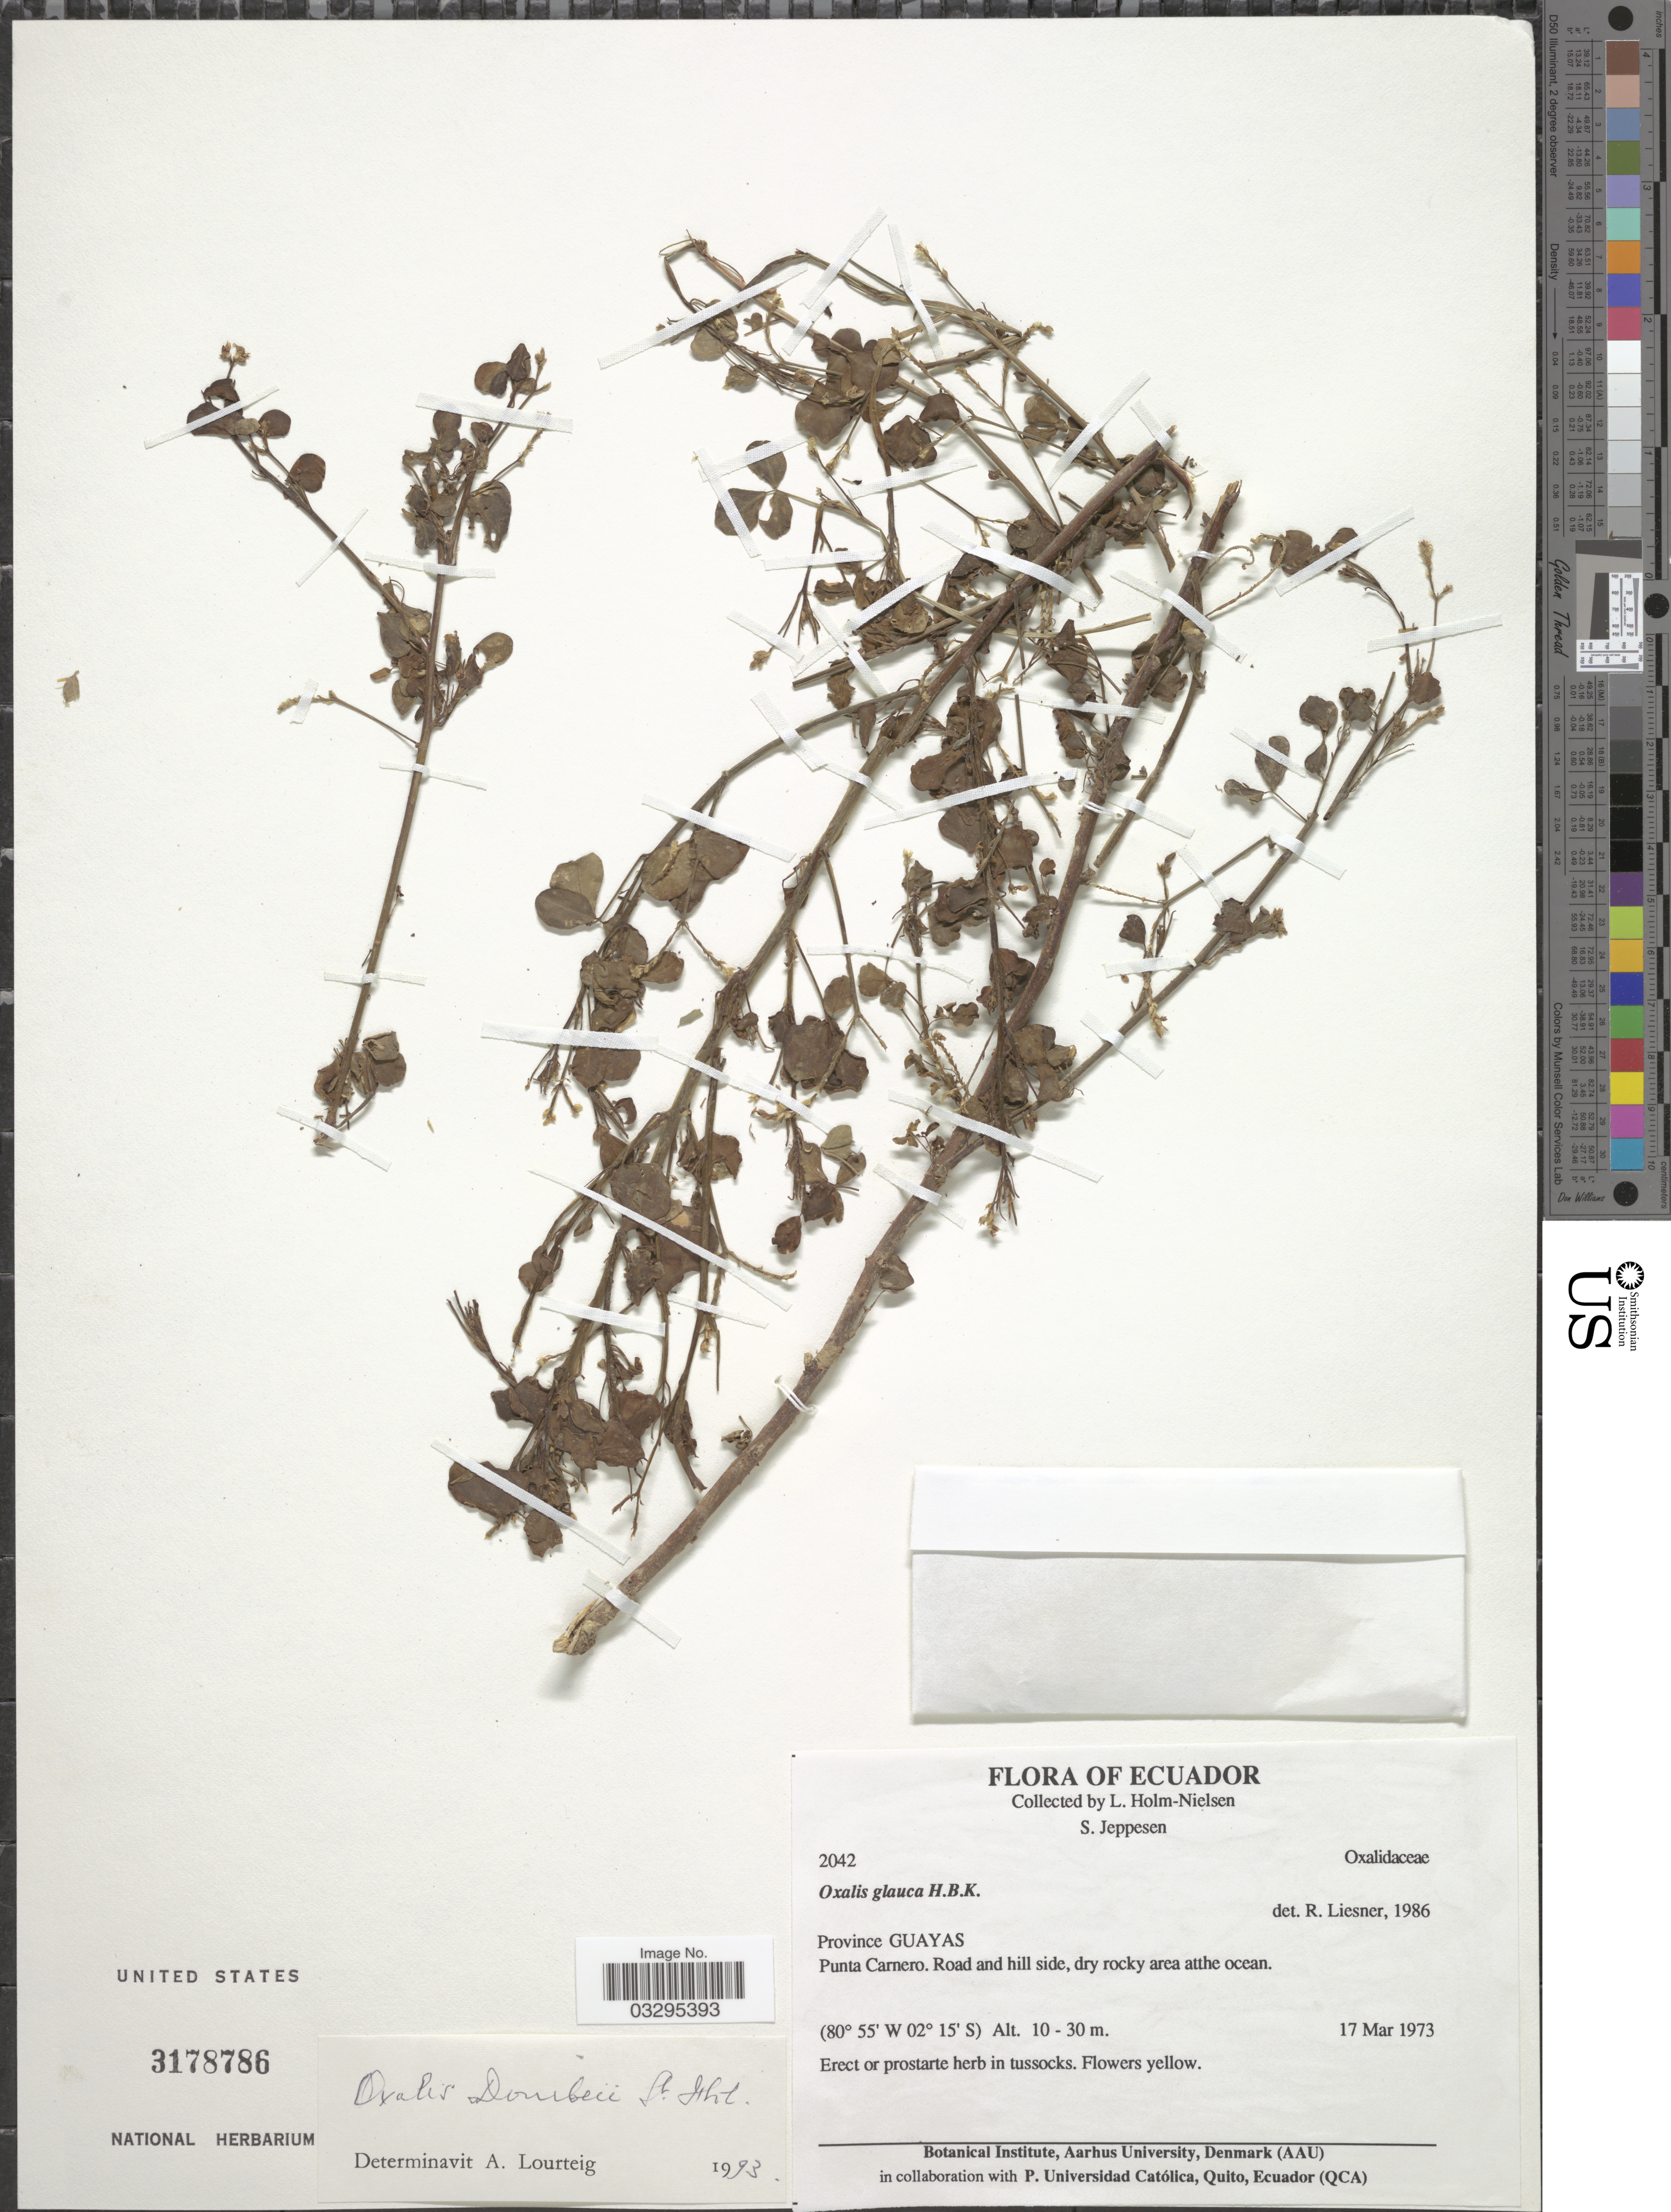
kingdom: Plantae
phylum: Tracheophyta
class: Magnoliopsida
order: Oxalidales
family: Oxalidaceae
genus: Oxalis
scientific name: Oxalis dombeyi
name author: A. St.-Hil.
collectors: L. Holm-Nielsen & S. Jeppesen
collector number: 2042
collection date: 1973-03-17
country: Ecuador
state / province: Guayas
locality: Punta Carnero.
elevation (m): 10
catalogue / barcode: US 3178786